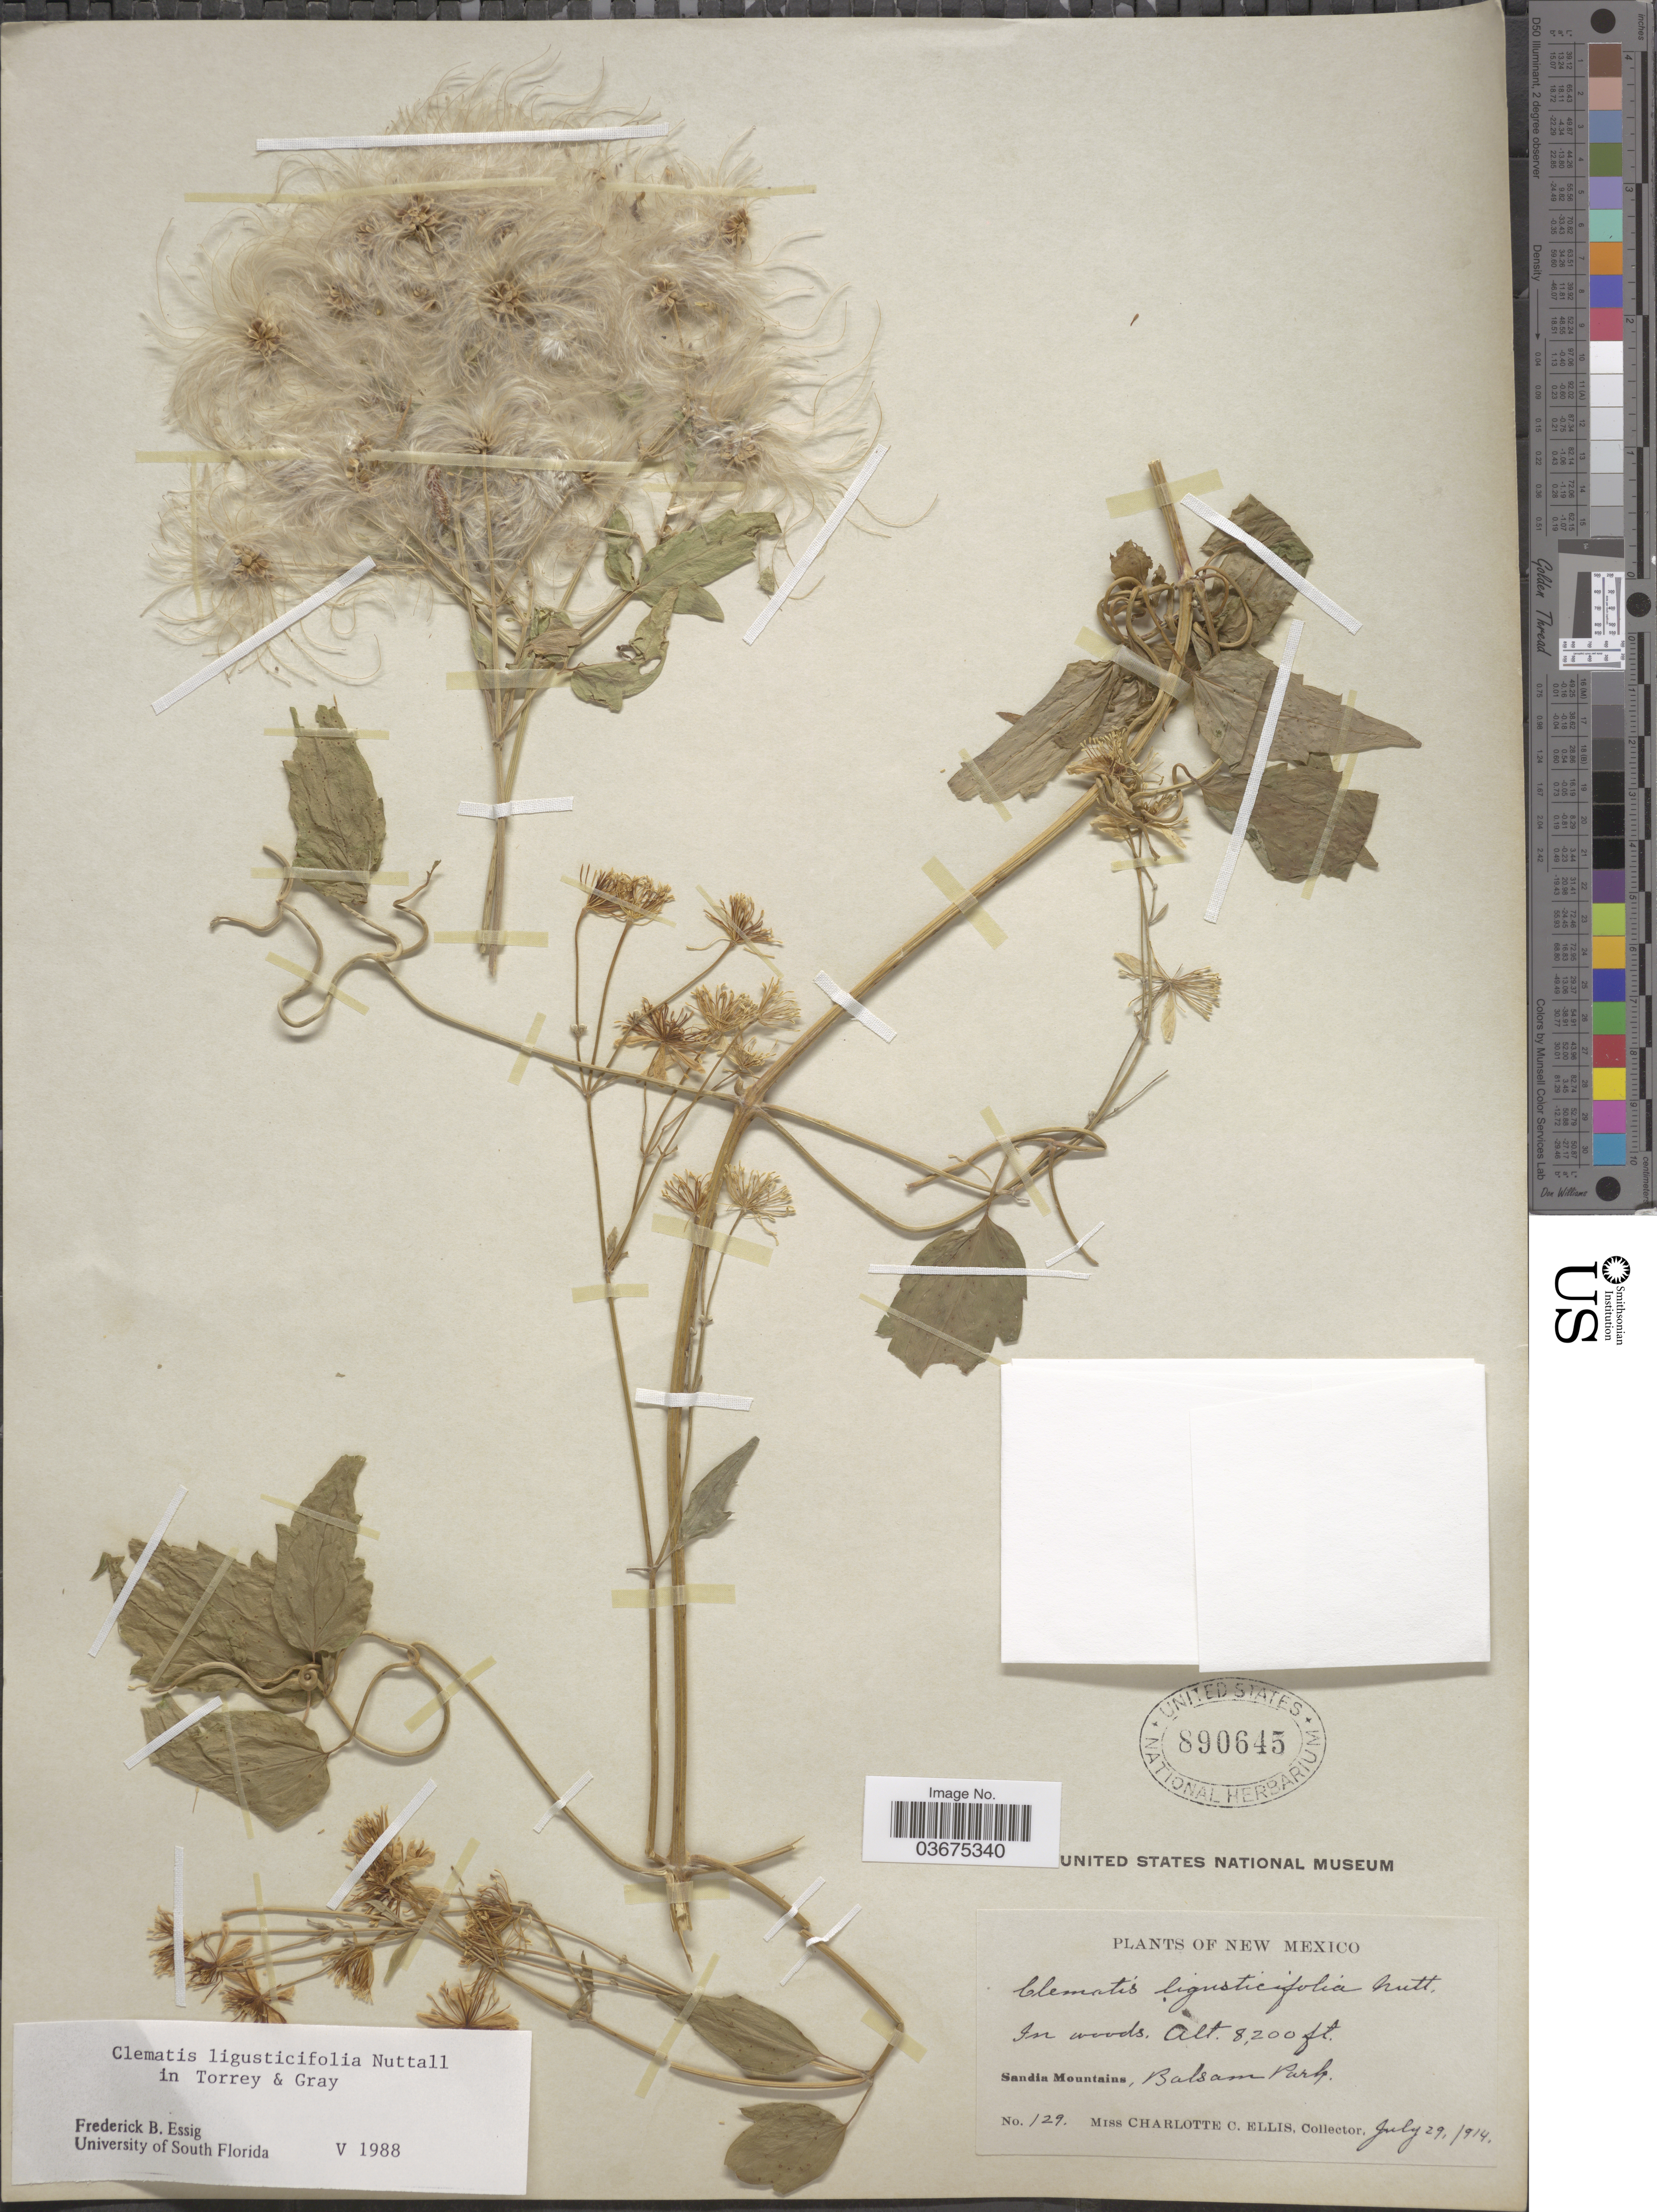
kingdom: Plantae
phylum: Tracheophyta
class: Magnoliopsida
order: Ranunculales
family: Ranunculaceae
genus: Clematis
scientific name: Clematis ligusticifolia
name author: Nutt.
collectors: C. C. Ellis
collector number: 129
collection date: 1914-07-29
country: United States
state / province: New Mexico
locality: In woods. Sandia Mountains, Balsam Park.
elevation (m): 2499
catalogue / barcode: US 890645